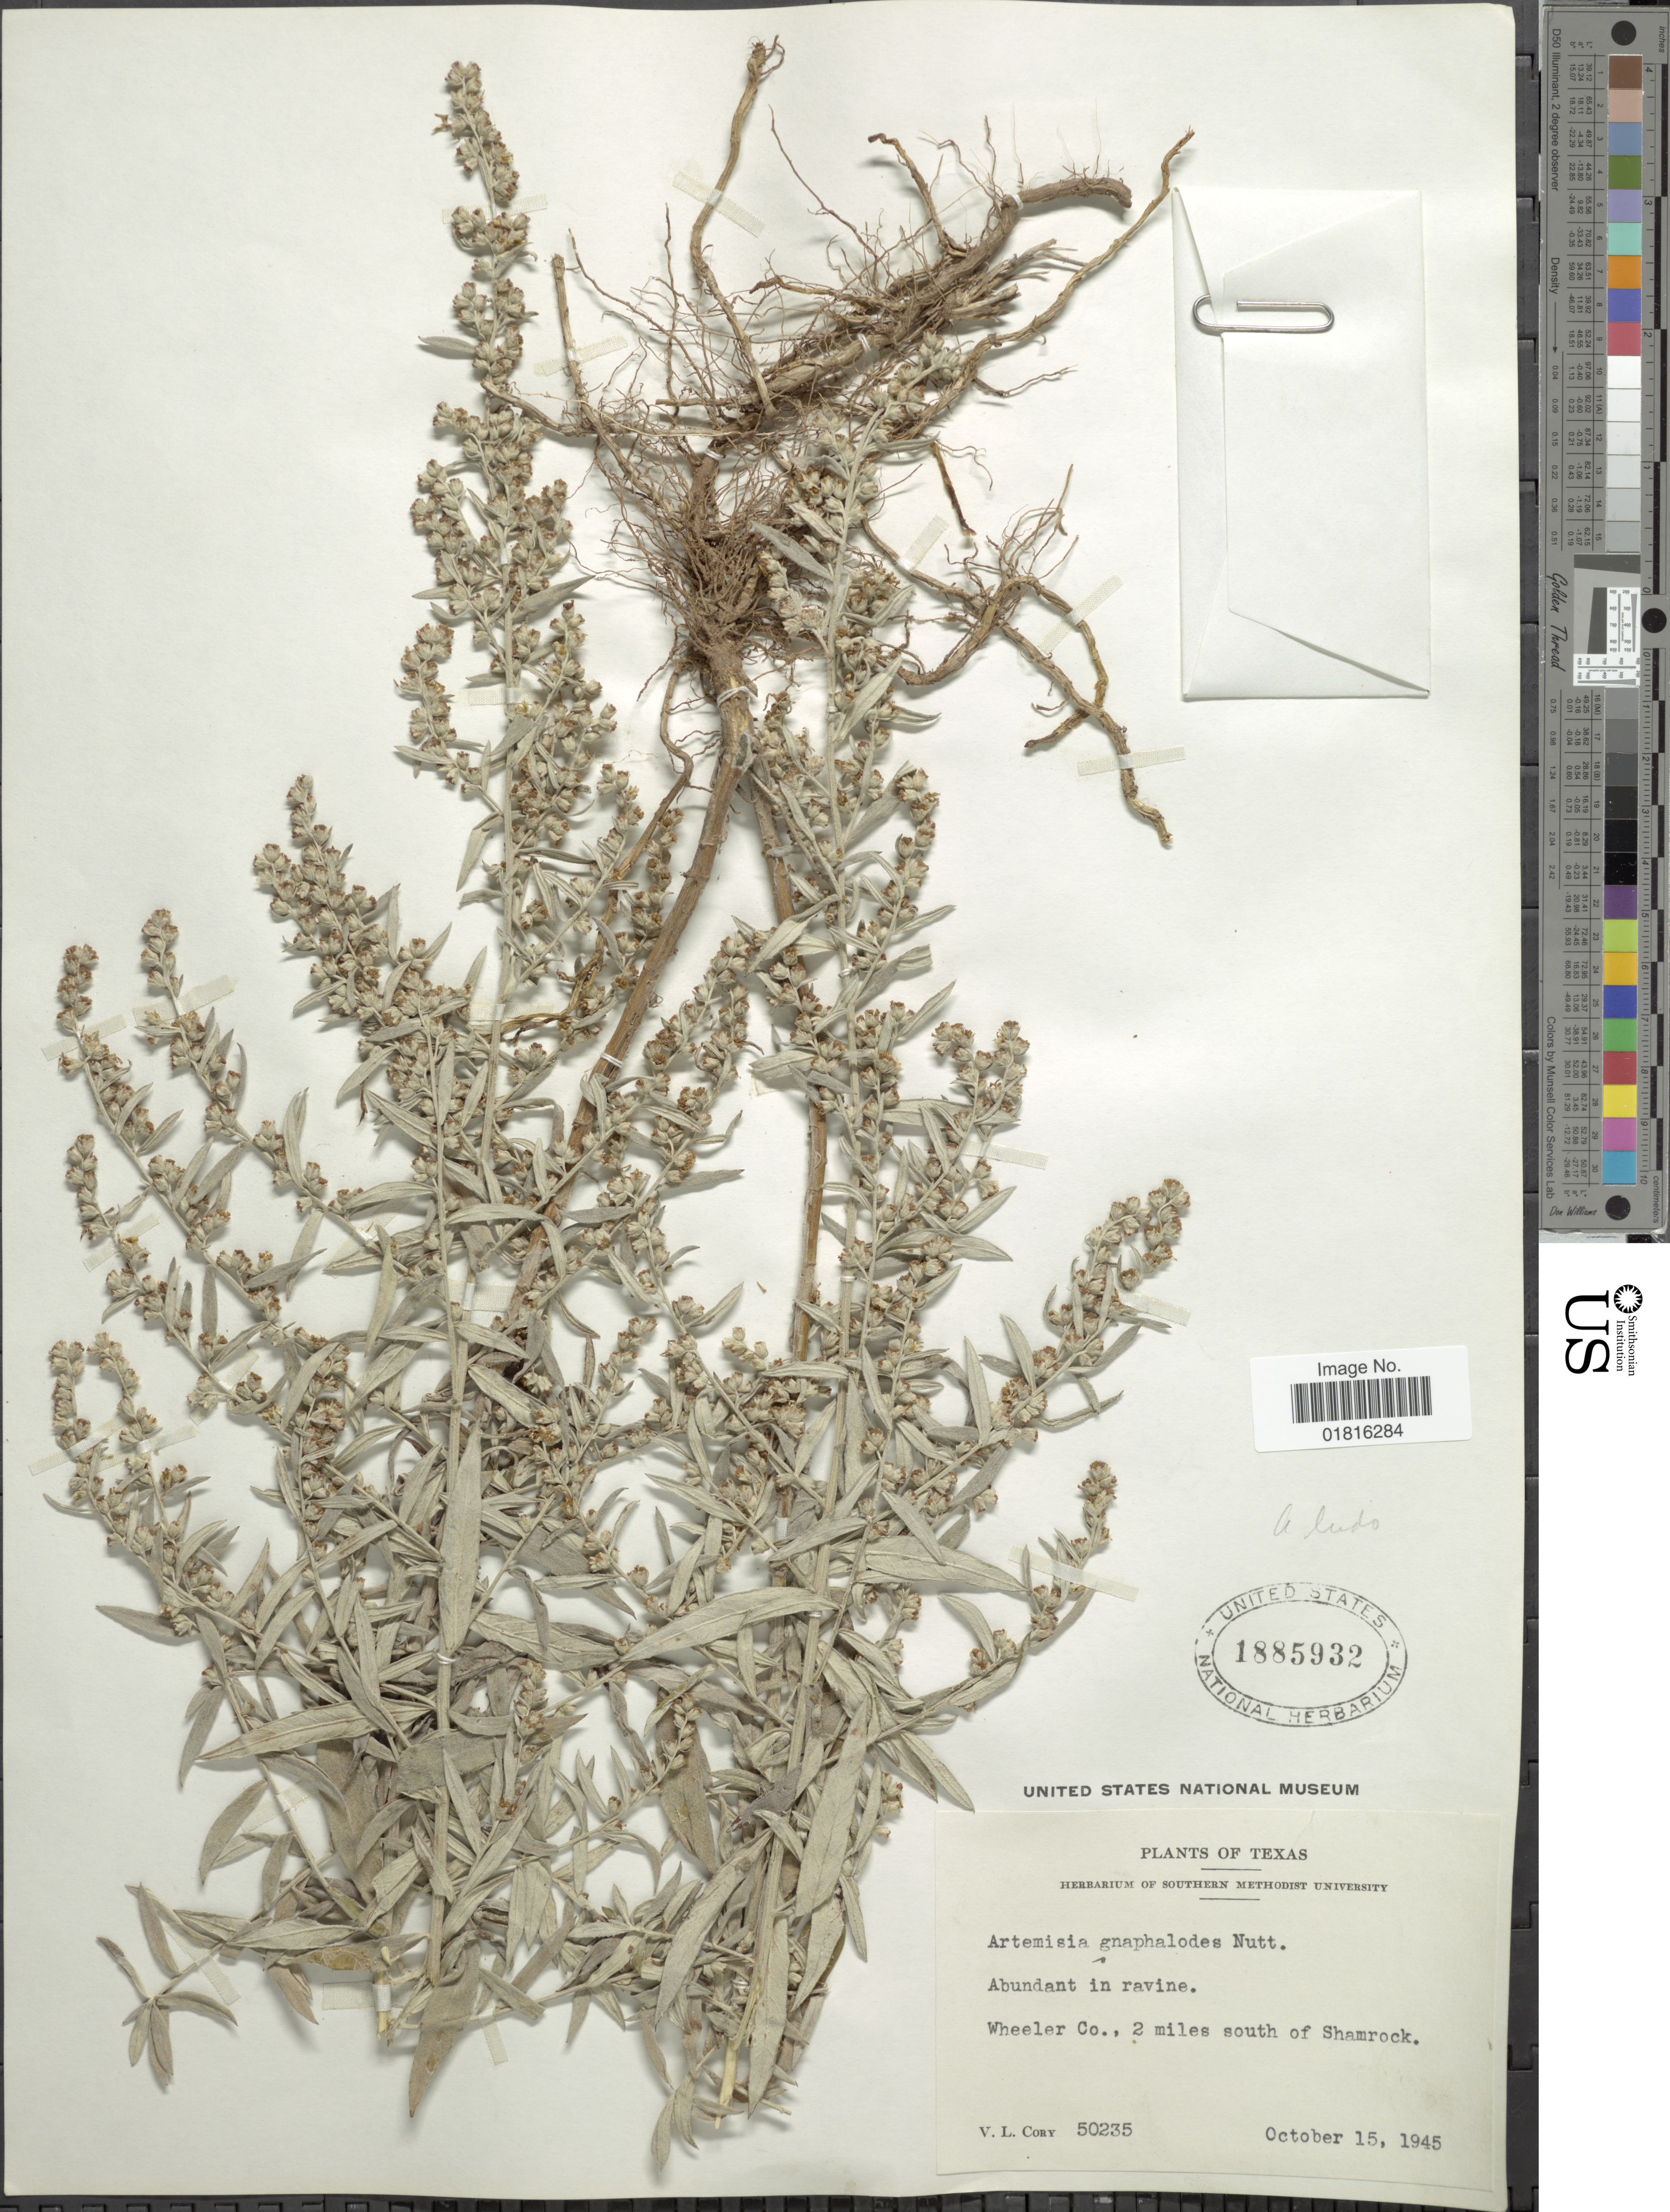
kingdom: Plantae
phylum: Tracheophyta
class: Magnoliopsida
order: Asterales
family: Asteraceae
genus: Artemisia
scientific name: Artemisia ludoviciana subsp. mexicana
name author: (Willd. ex Spreng.) D.D. Keck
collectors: V. Cory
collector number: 50235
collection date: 1945-10-15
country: United States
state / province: Texas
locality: Abundant in ravine, Wheeler Co., 2 miles south of Shamrock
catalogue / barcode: US 1885932